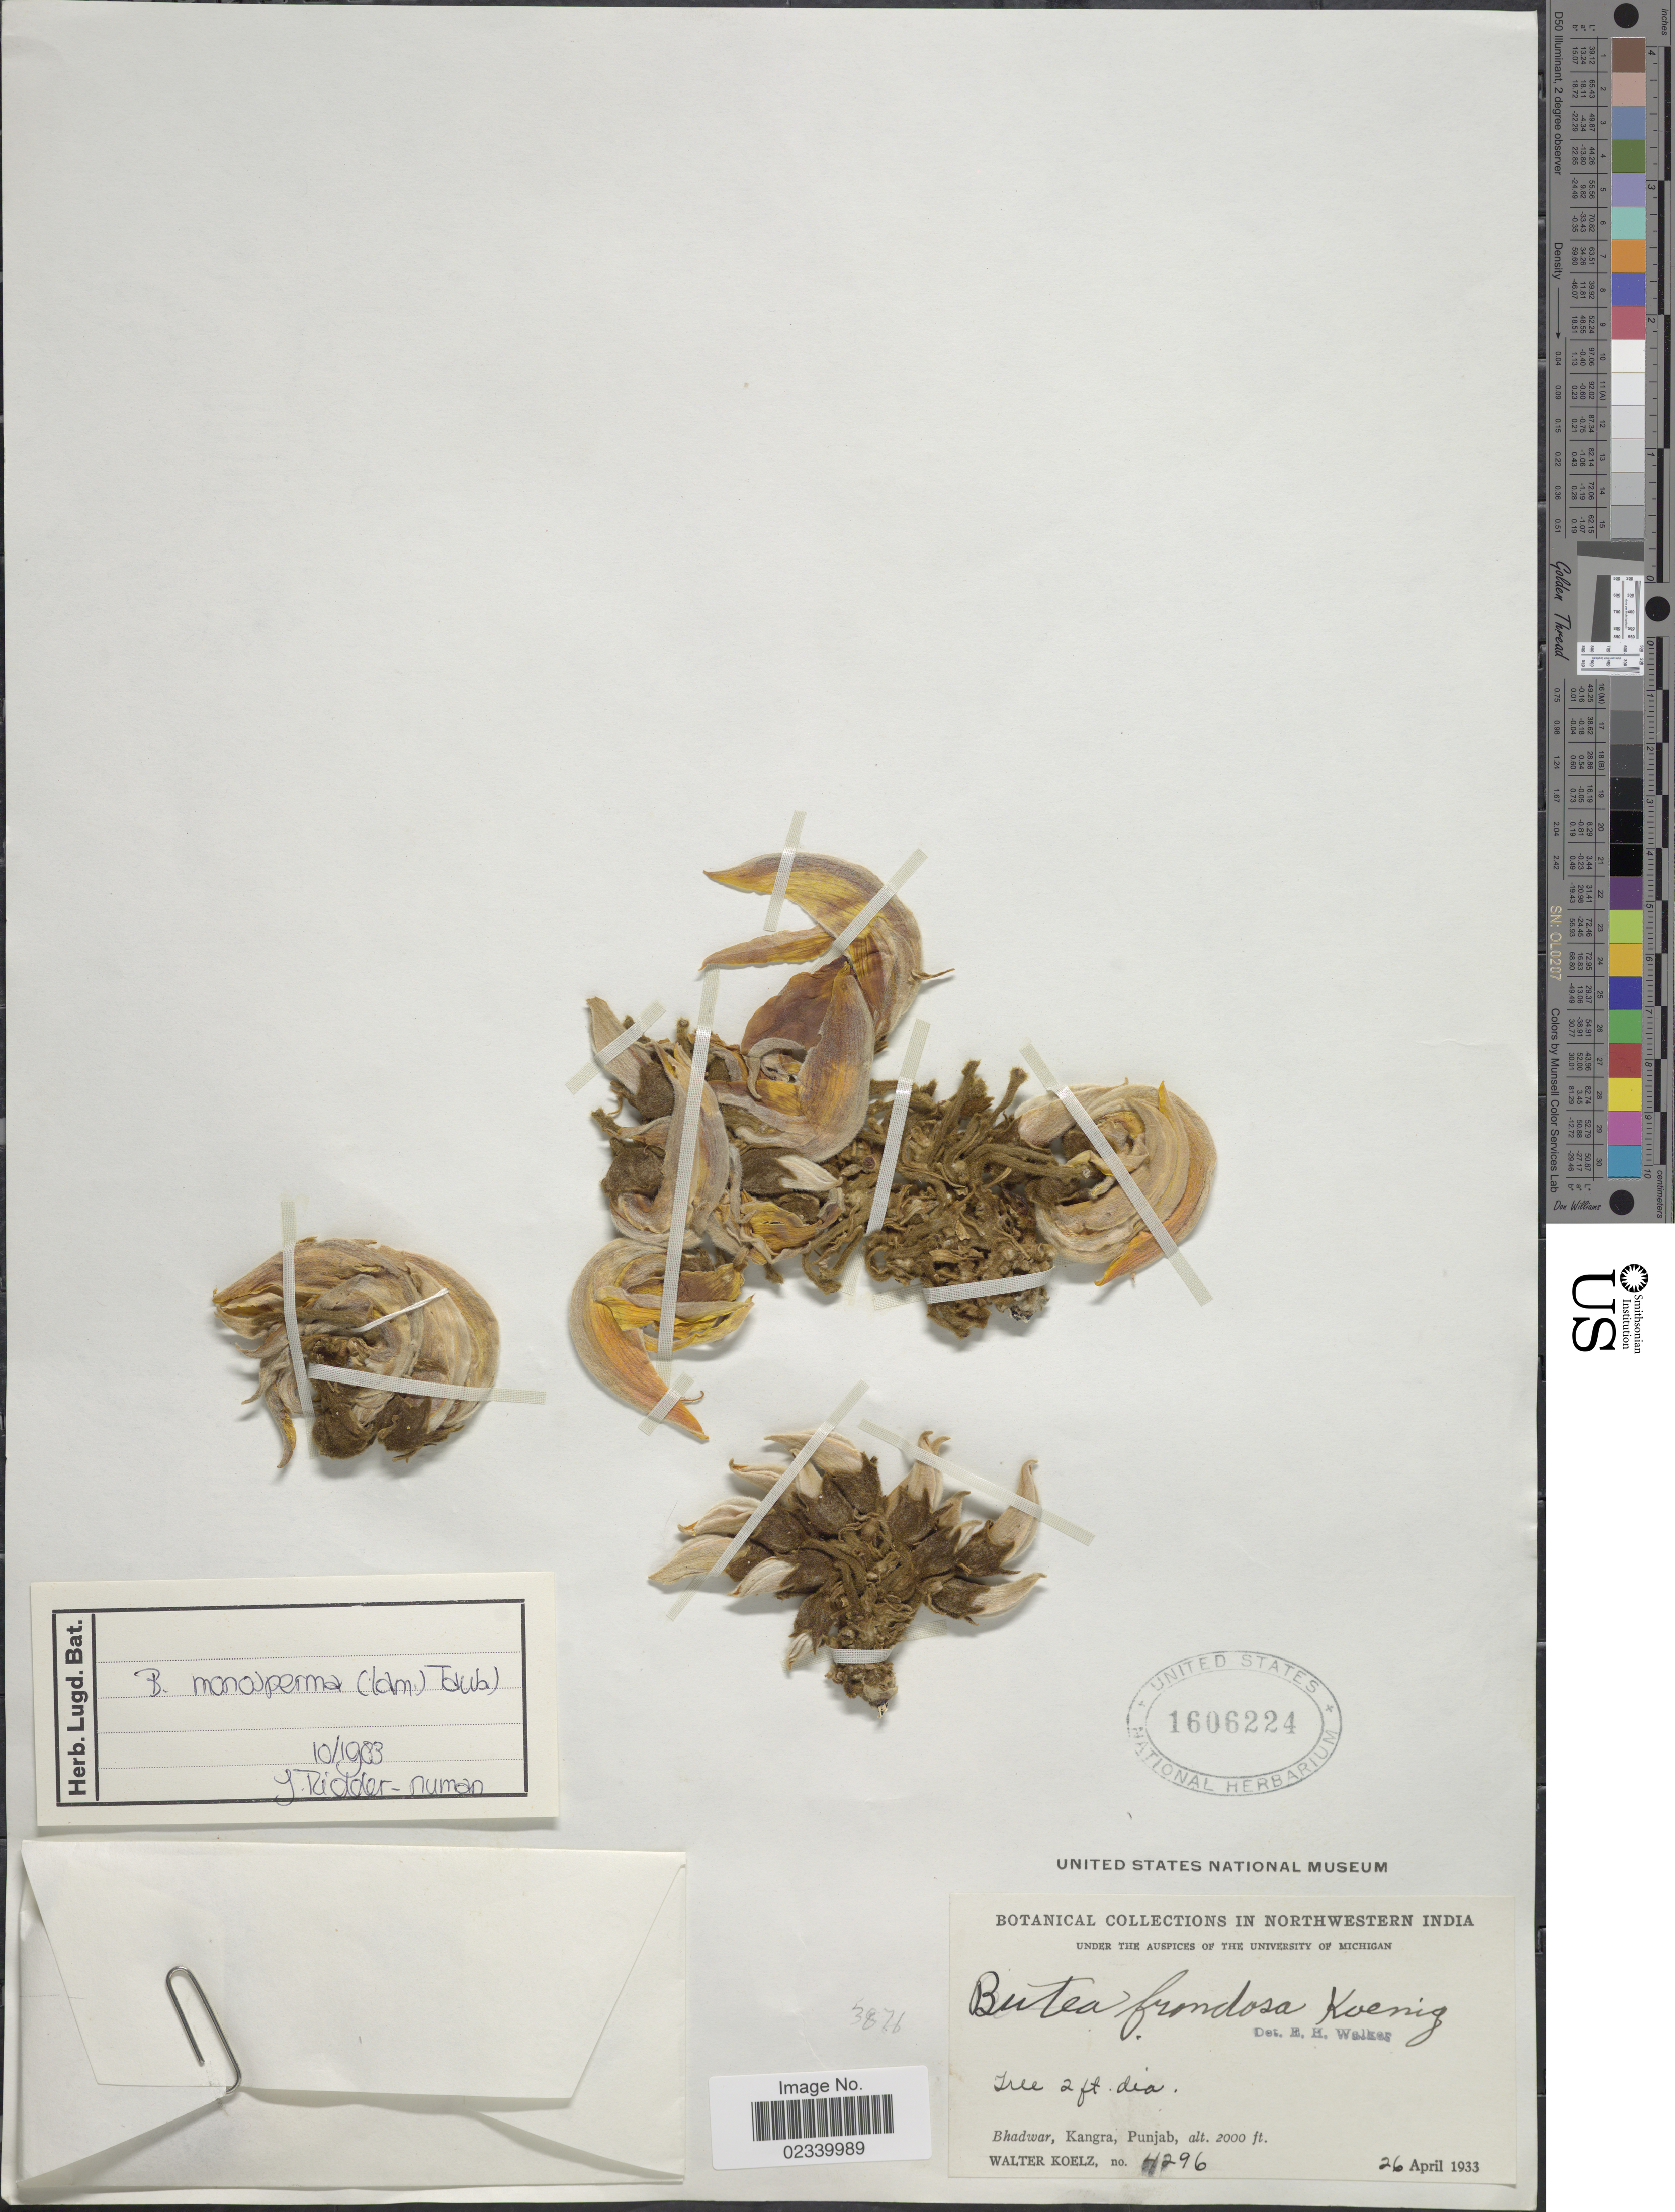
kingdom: Plantae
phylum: Tracheophyta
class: Magnoliopsida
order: Fabales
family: Fabaceae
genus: Butea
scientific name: Butea monosperma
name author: (Lam.) Taub.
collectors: W. N. Koelz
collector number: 4296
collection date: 1933-04-26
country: India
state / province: Himachal Pradesh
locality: In Northwestern India, Bhadwar, Kangra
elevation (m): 610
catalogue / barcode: US 1606224